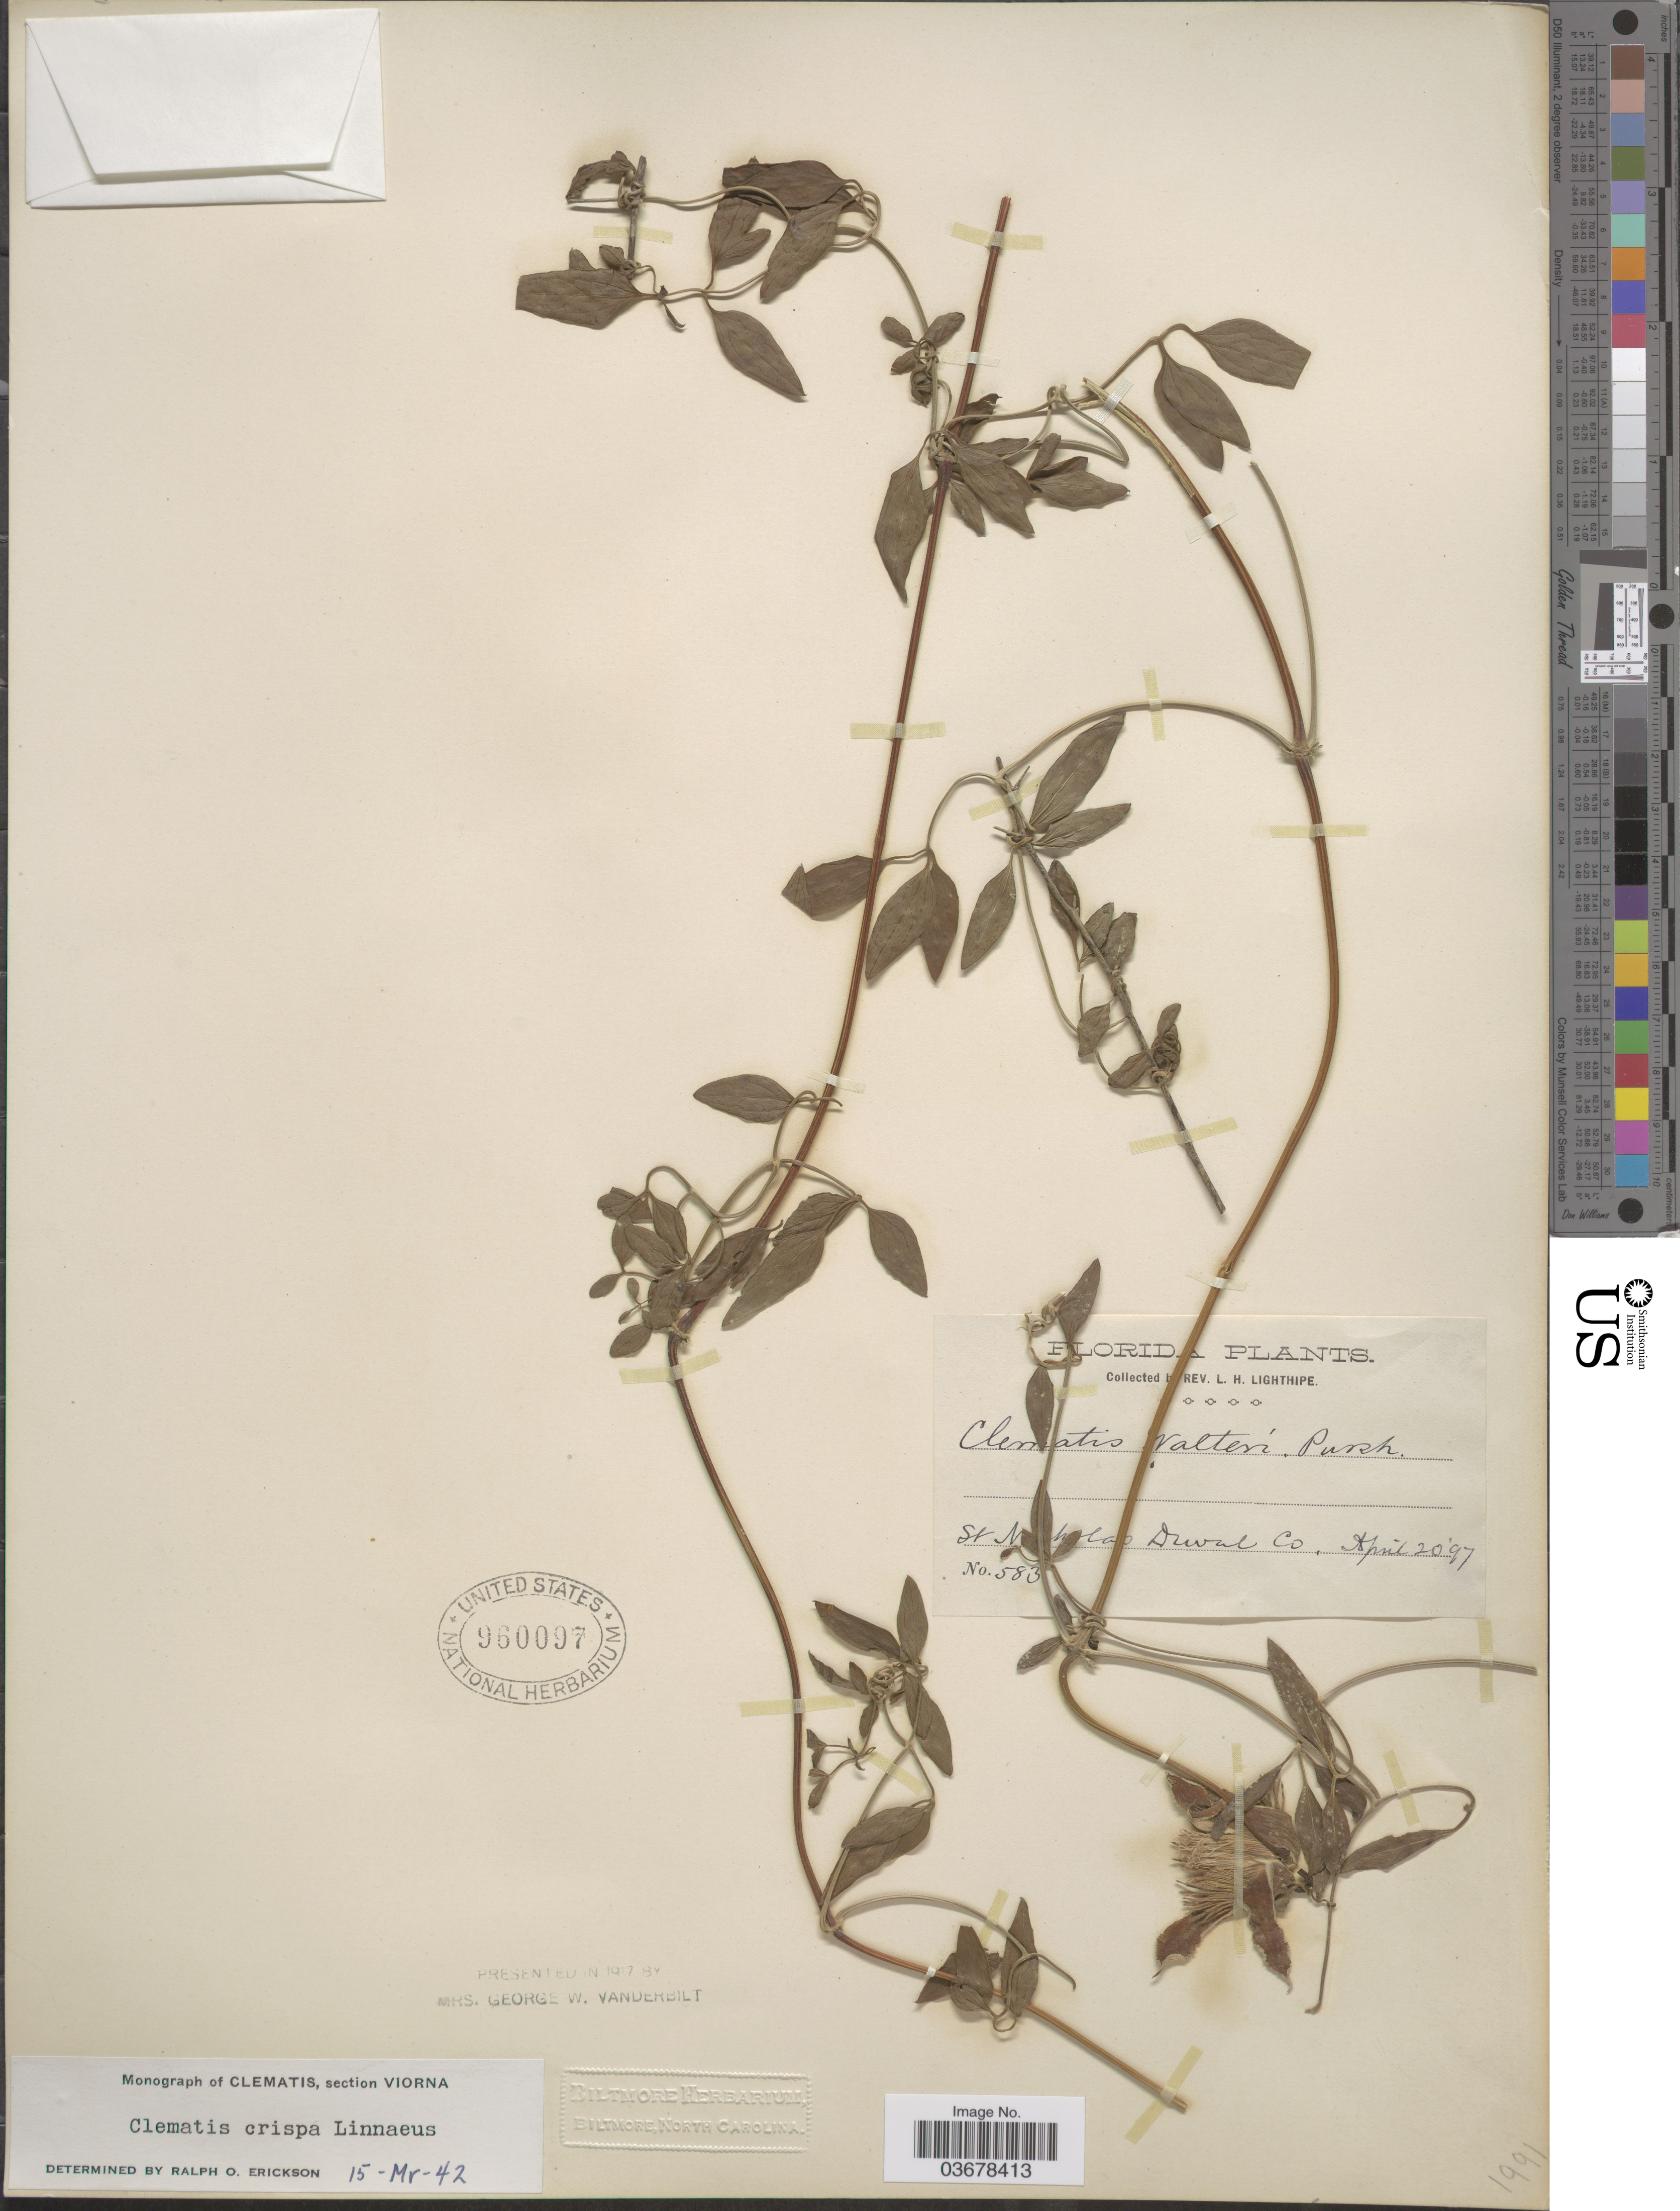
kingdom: Plantae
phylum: Tracheophyta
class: Magnoliopsida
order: Ranunculales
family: Ranunculaceae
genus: Clematis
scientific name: Clematis viorna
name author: L.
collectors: Rev. L. H. Lighthipe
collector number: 583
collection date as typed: Transcribed d/m/y: 20/4/97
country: United States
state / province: Florida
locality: St. Nicholas Duval Co.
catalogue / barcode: US 960097